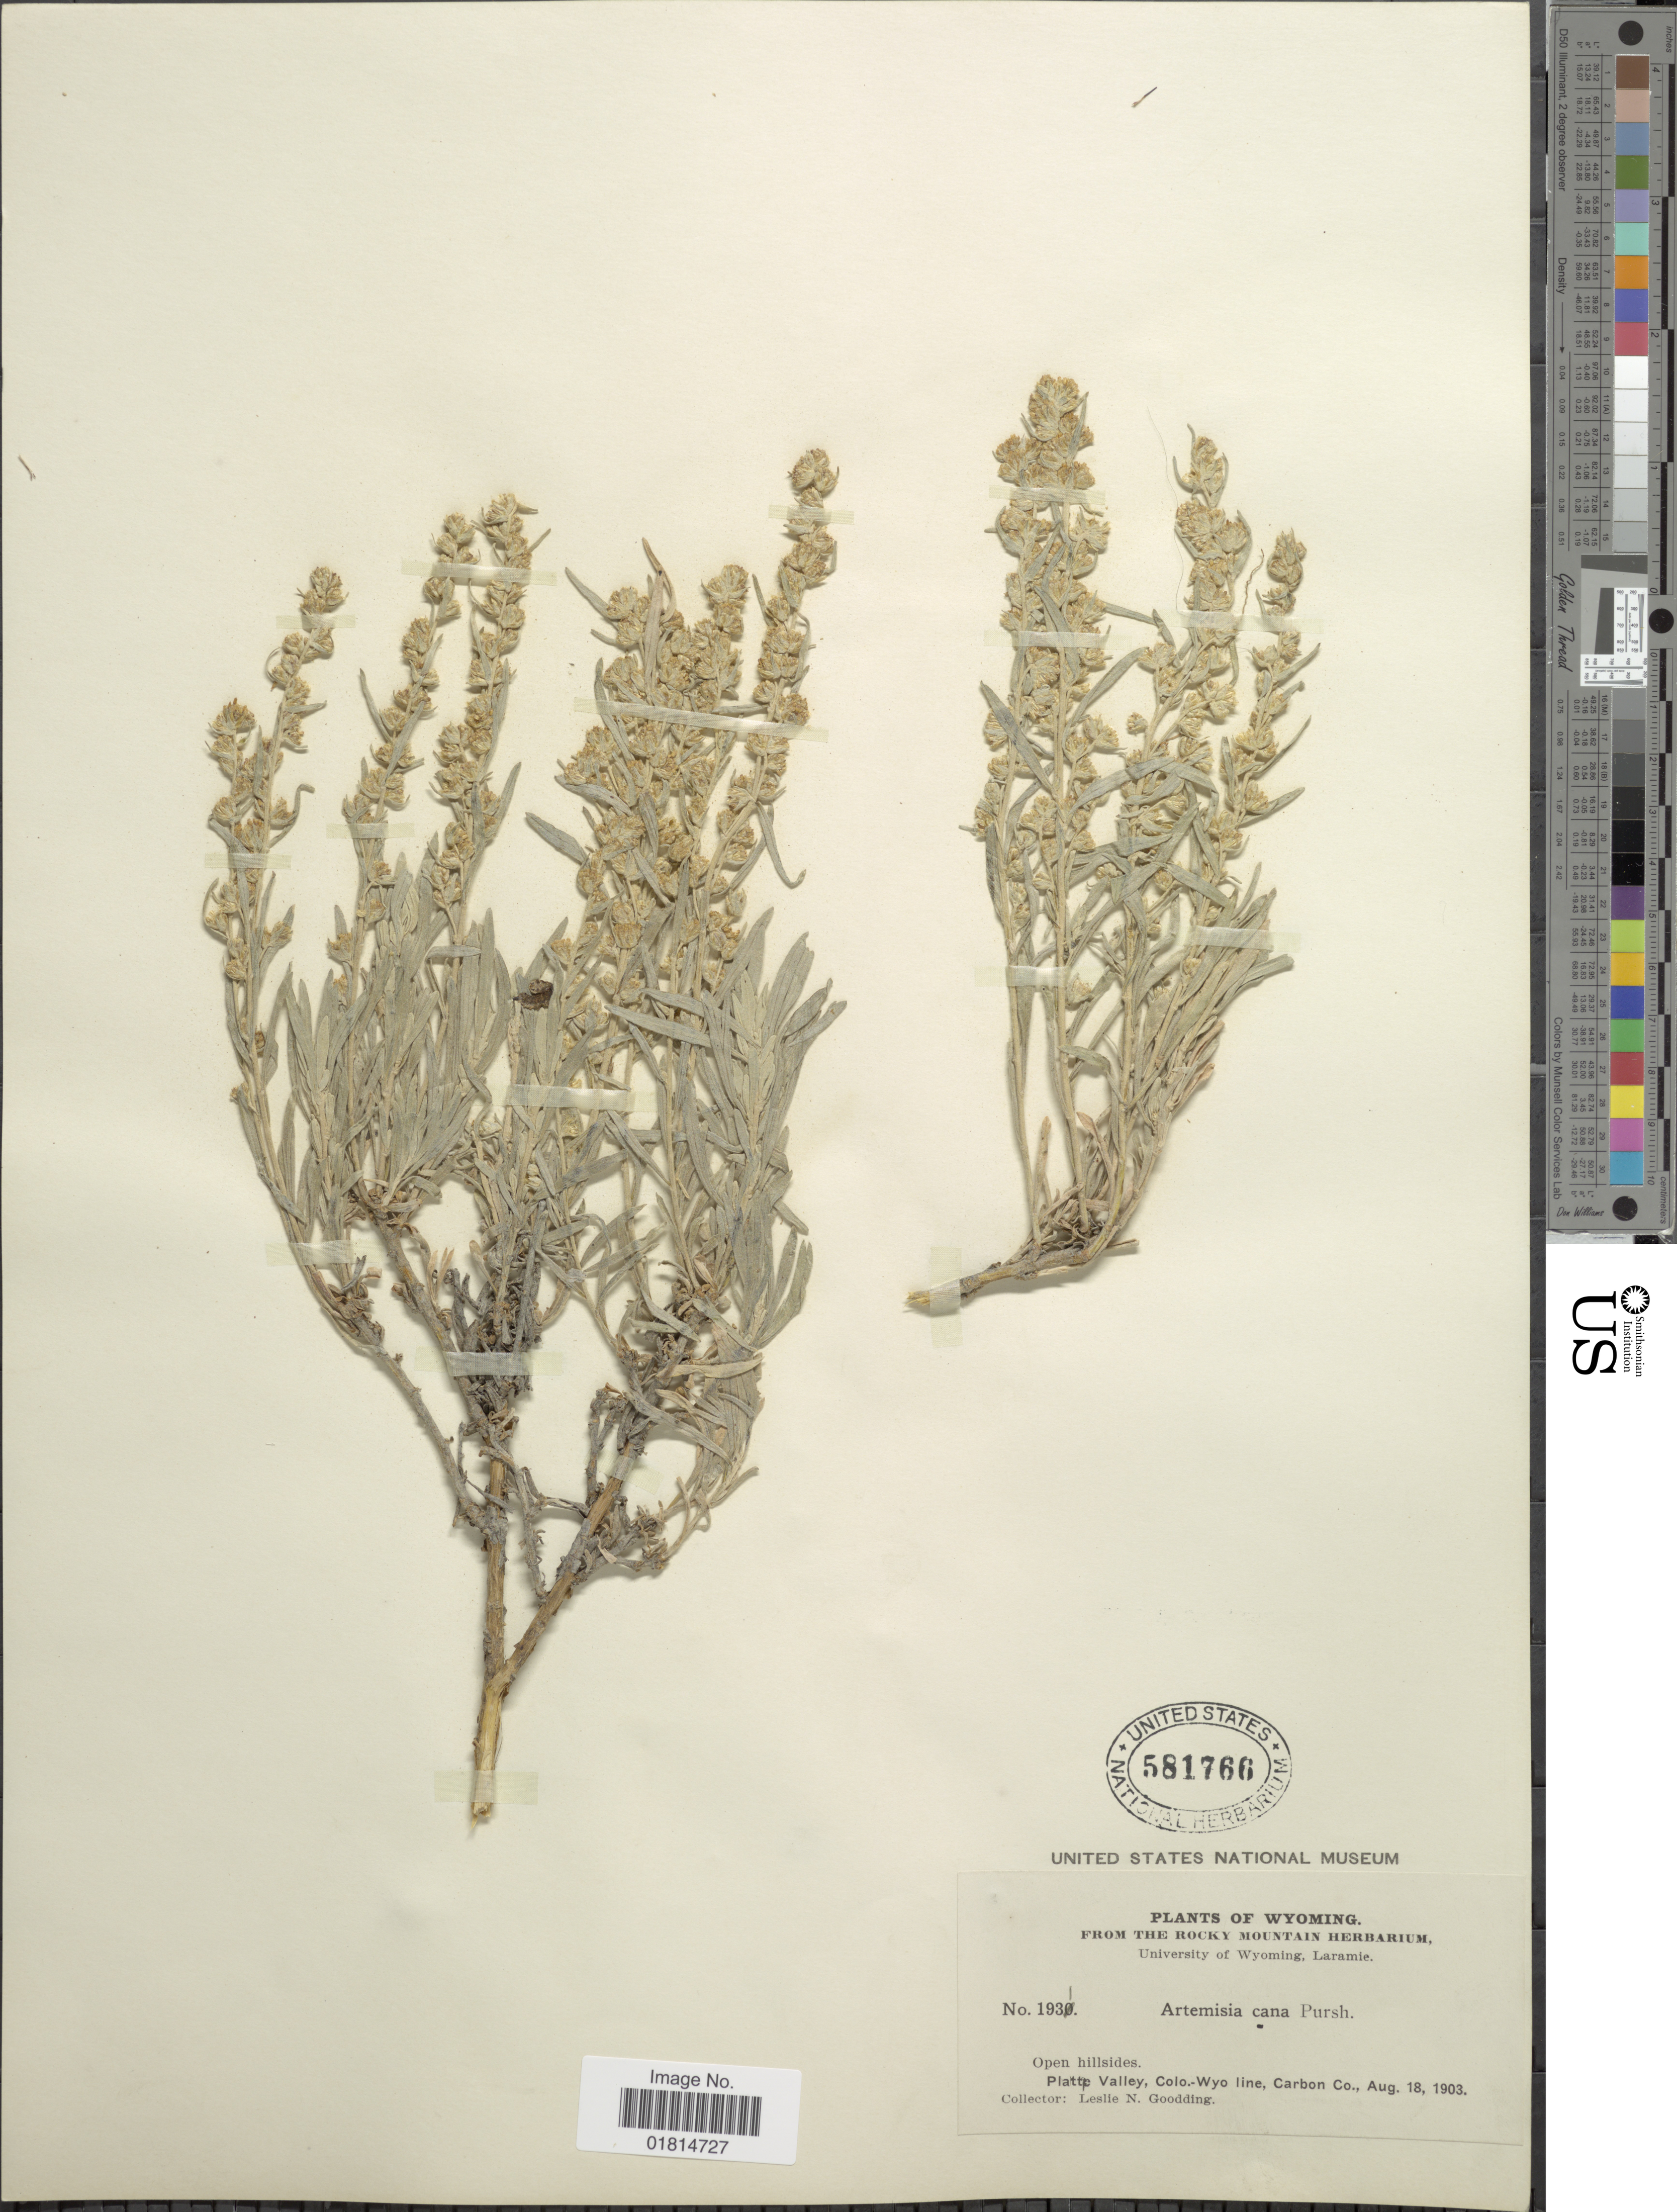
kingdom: Plantae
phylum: Tracheophyta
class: Magnoliopsida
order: Asterales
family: Asteraceae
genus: Artemisia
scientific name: Artemisia cana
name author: Pursh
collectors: L. N. Goodding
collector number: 1931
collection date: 1903-08-18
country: United States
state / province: Wyoming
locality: Open hillsides. Platte Valley, Colo.-Wyo. line, Carbon Co.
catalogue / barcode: US 581766